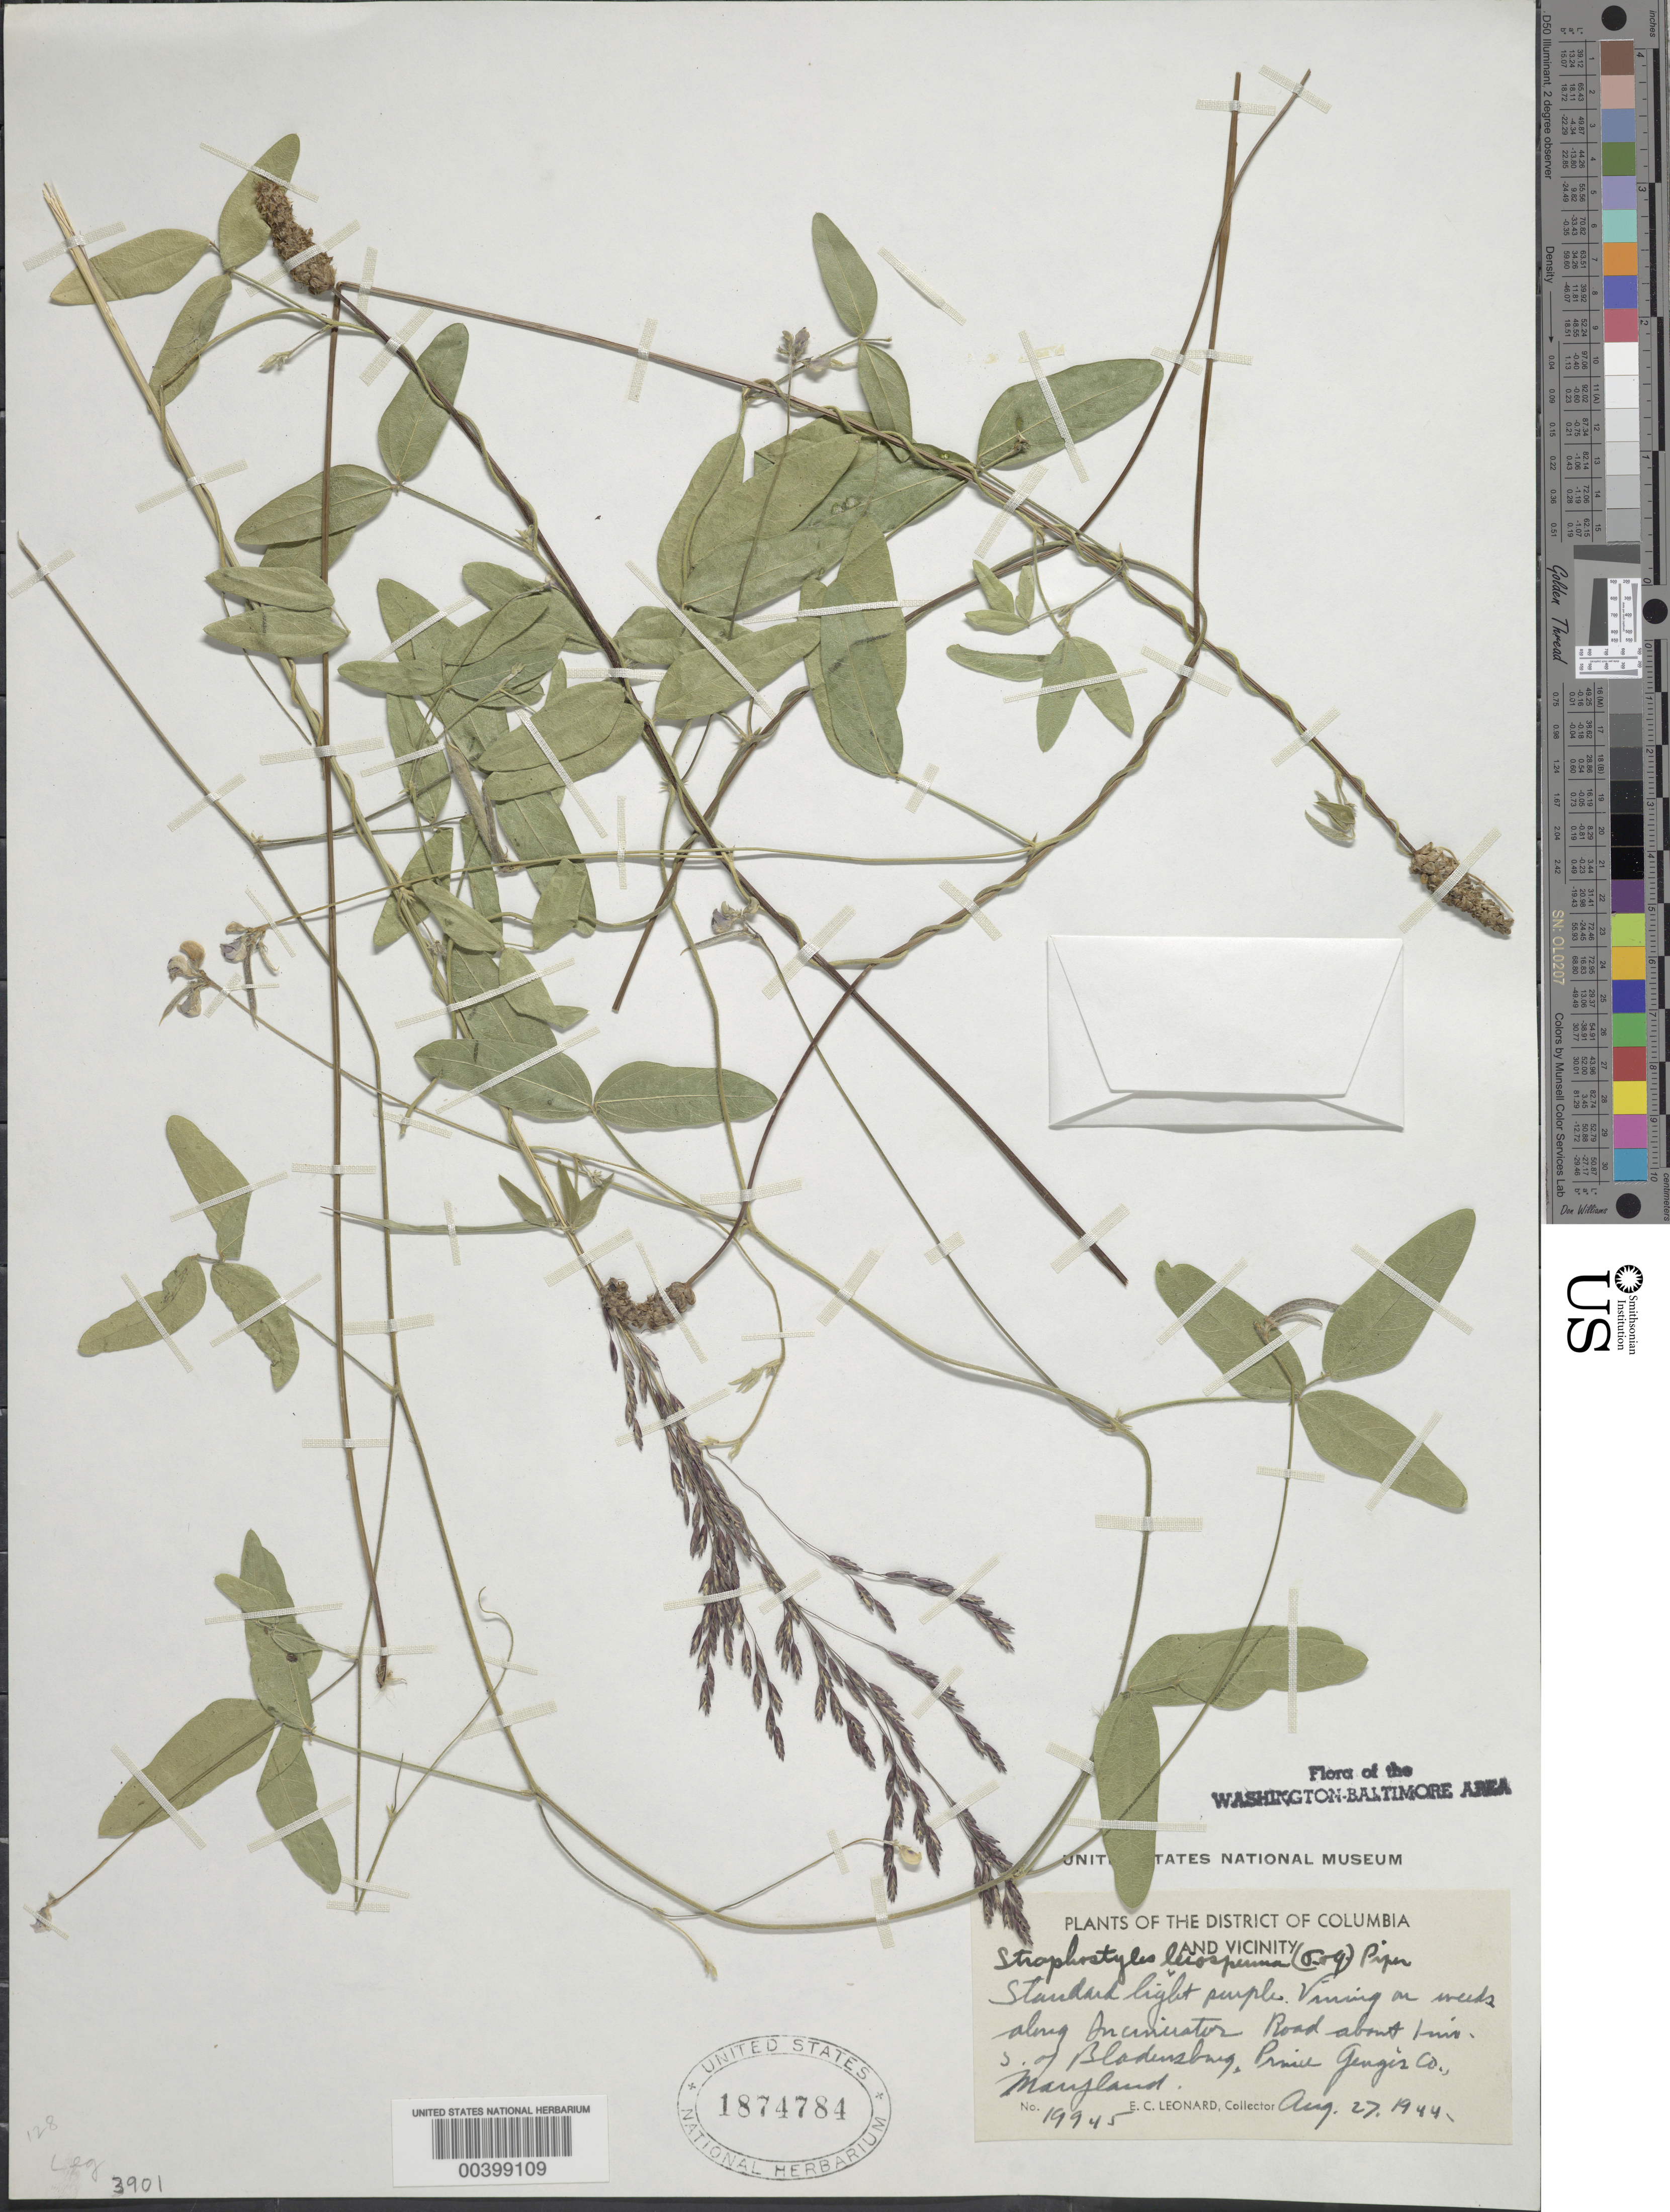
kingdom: Plantae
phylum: Tracheophyta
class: Magnoliopsida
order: Fabales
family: Fabaceae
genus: Strophostyles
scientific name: Strophostyles leiosperma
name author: (Torr. & A. Gray) Piper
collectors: E. C. Leonard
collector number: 19945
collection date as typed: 27 Aug 1944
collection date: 1944-08-27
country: United States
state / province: Maryland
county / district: Prince George's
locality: Near Incinerator, Bladensburg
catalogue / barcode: US 1874784